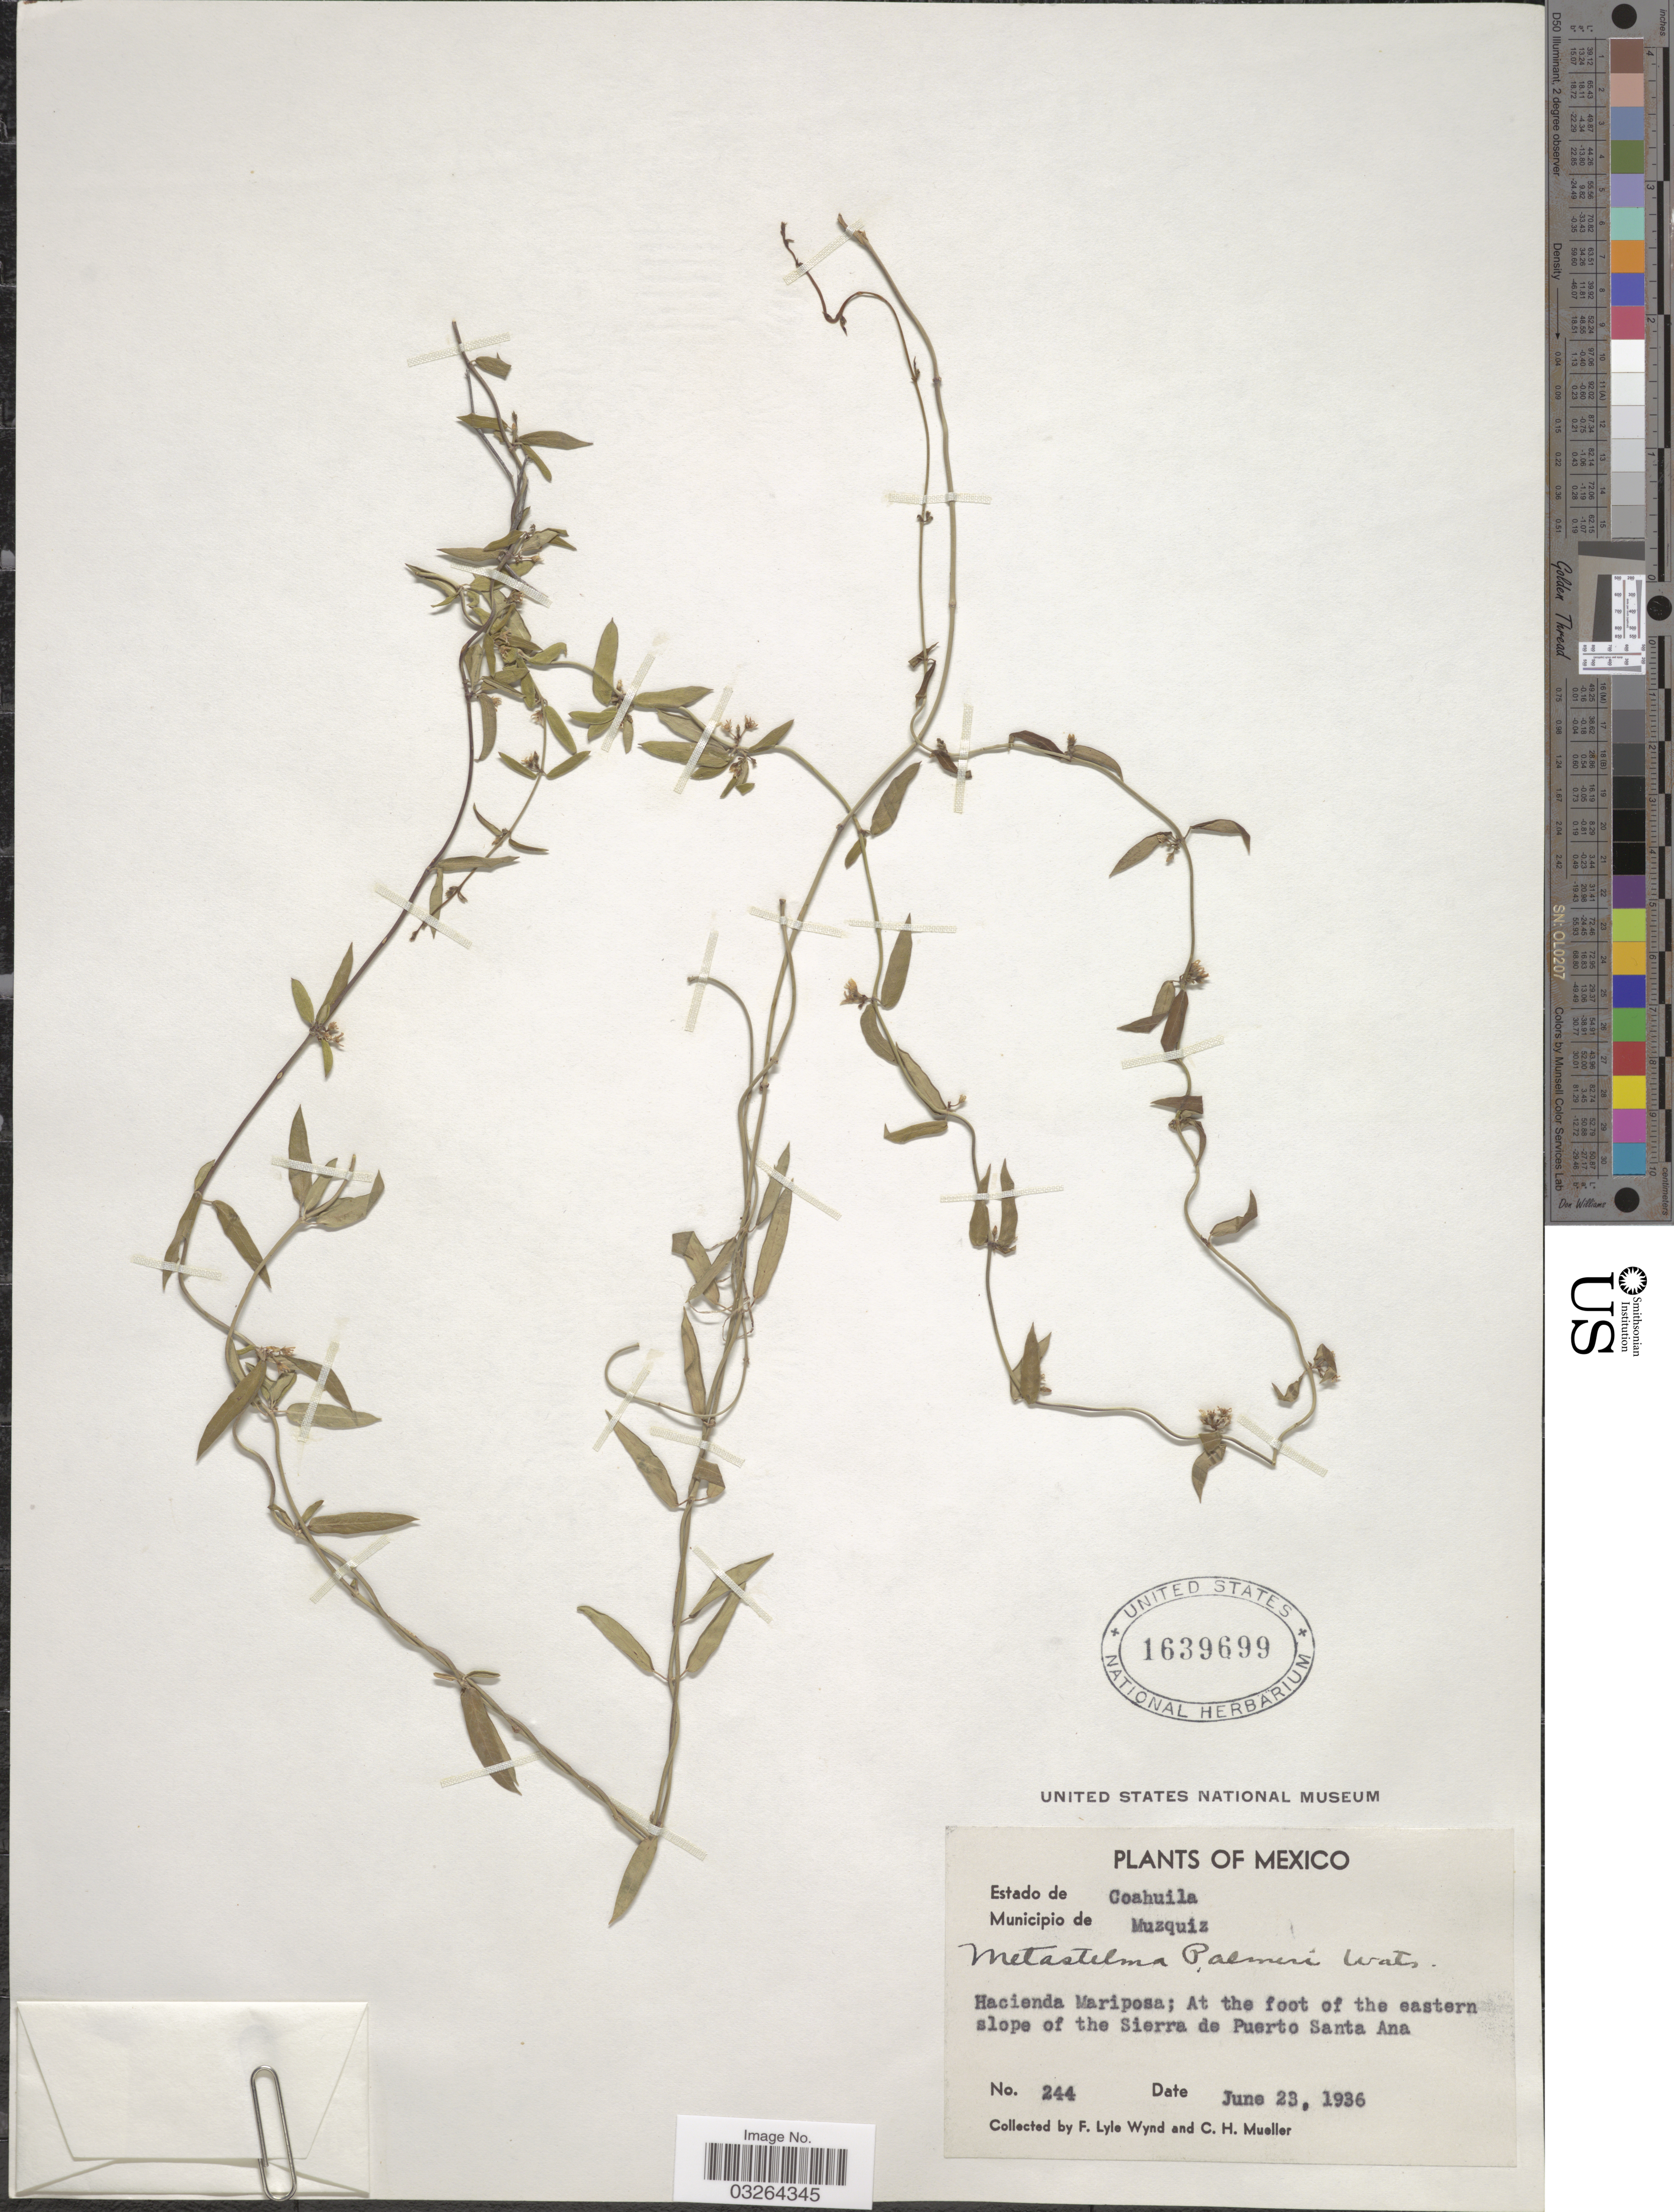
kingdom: Plantae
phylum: Tracheophyta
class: Magnoliopsida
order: Gentianales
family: Apocynaceae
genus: Cynanchum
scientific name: Cynanchum watsonianum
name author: Woodson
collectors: F. L. Wynd & C. H. Mueller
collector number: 244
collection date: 1936-06-23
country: Mexico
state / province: Coahuila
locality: Municipio de Muzquiz. Hacienda Mariposa; At the foot of the eastern slope of the Sierra de Puerto Santa Ana.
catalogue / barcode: US 1639699